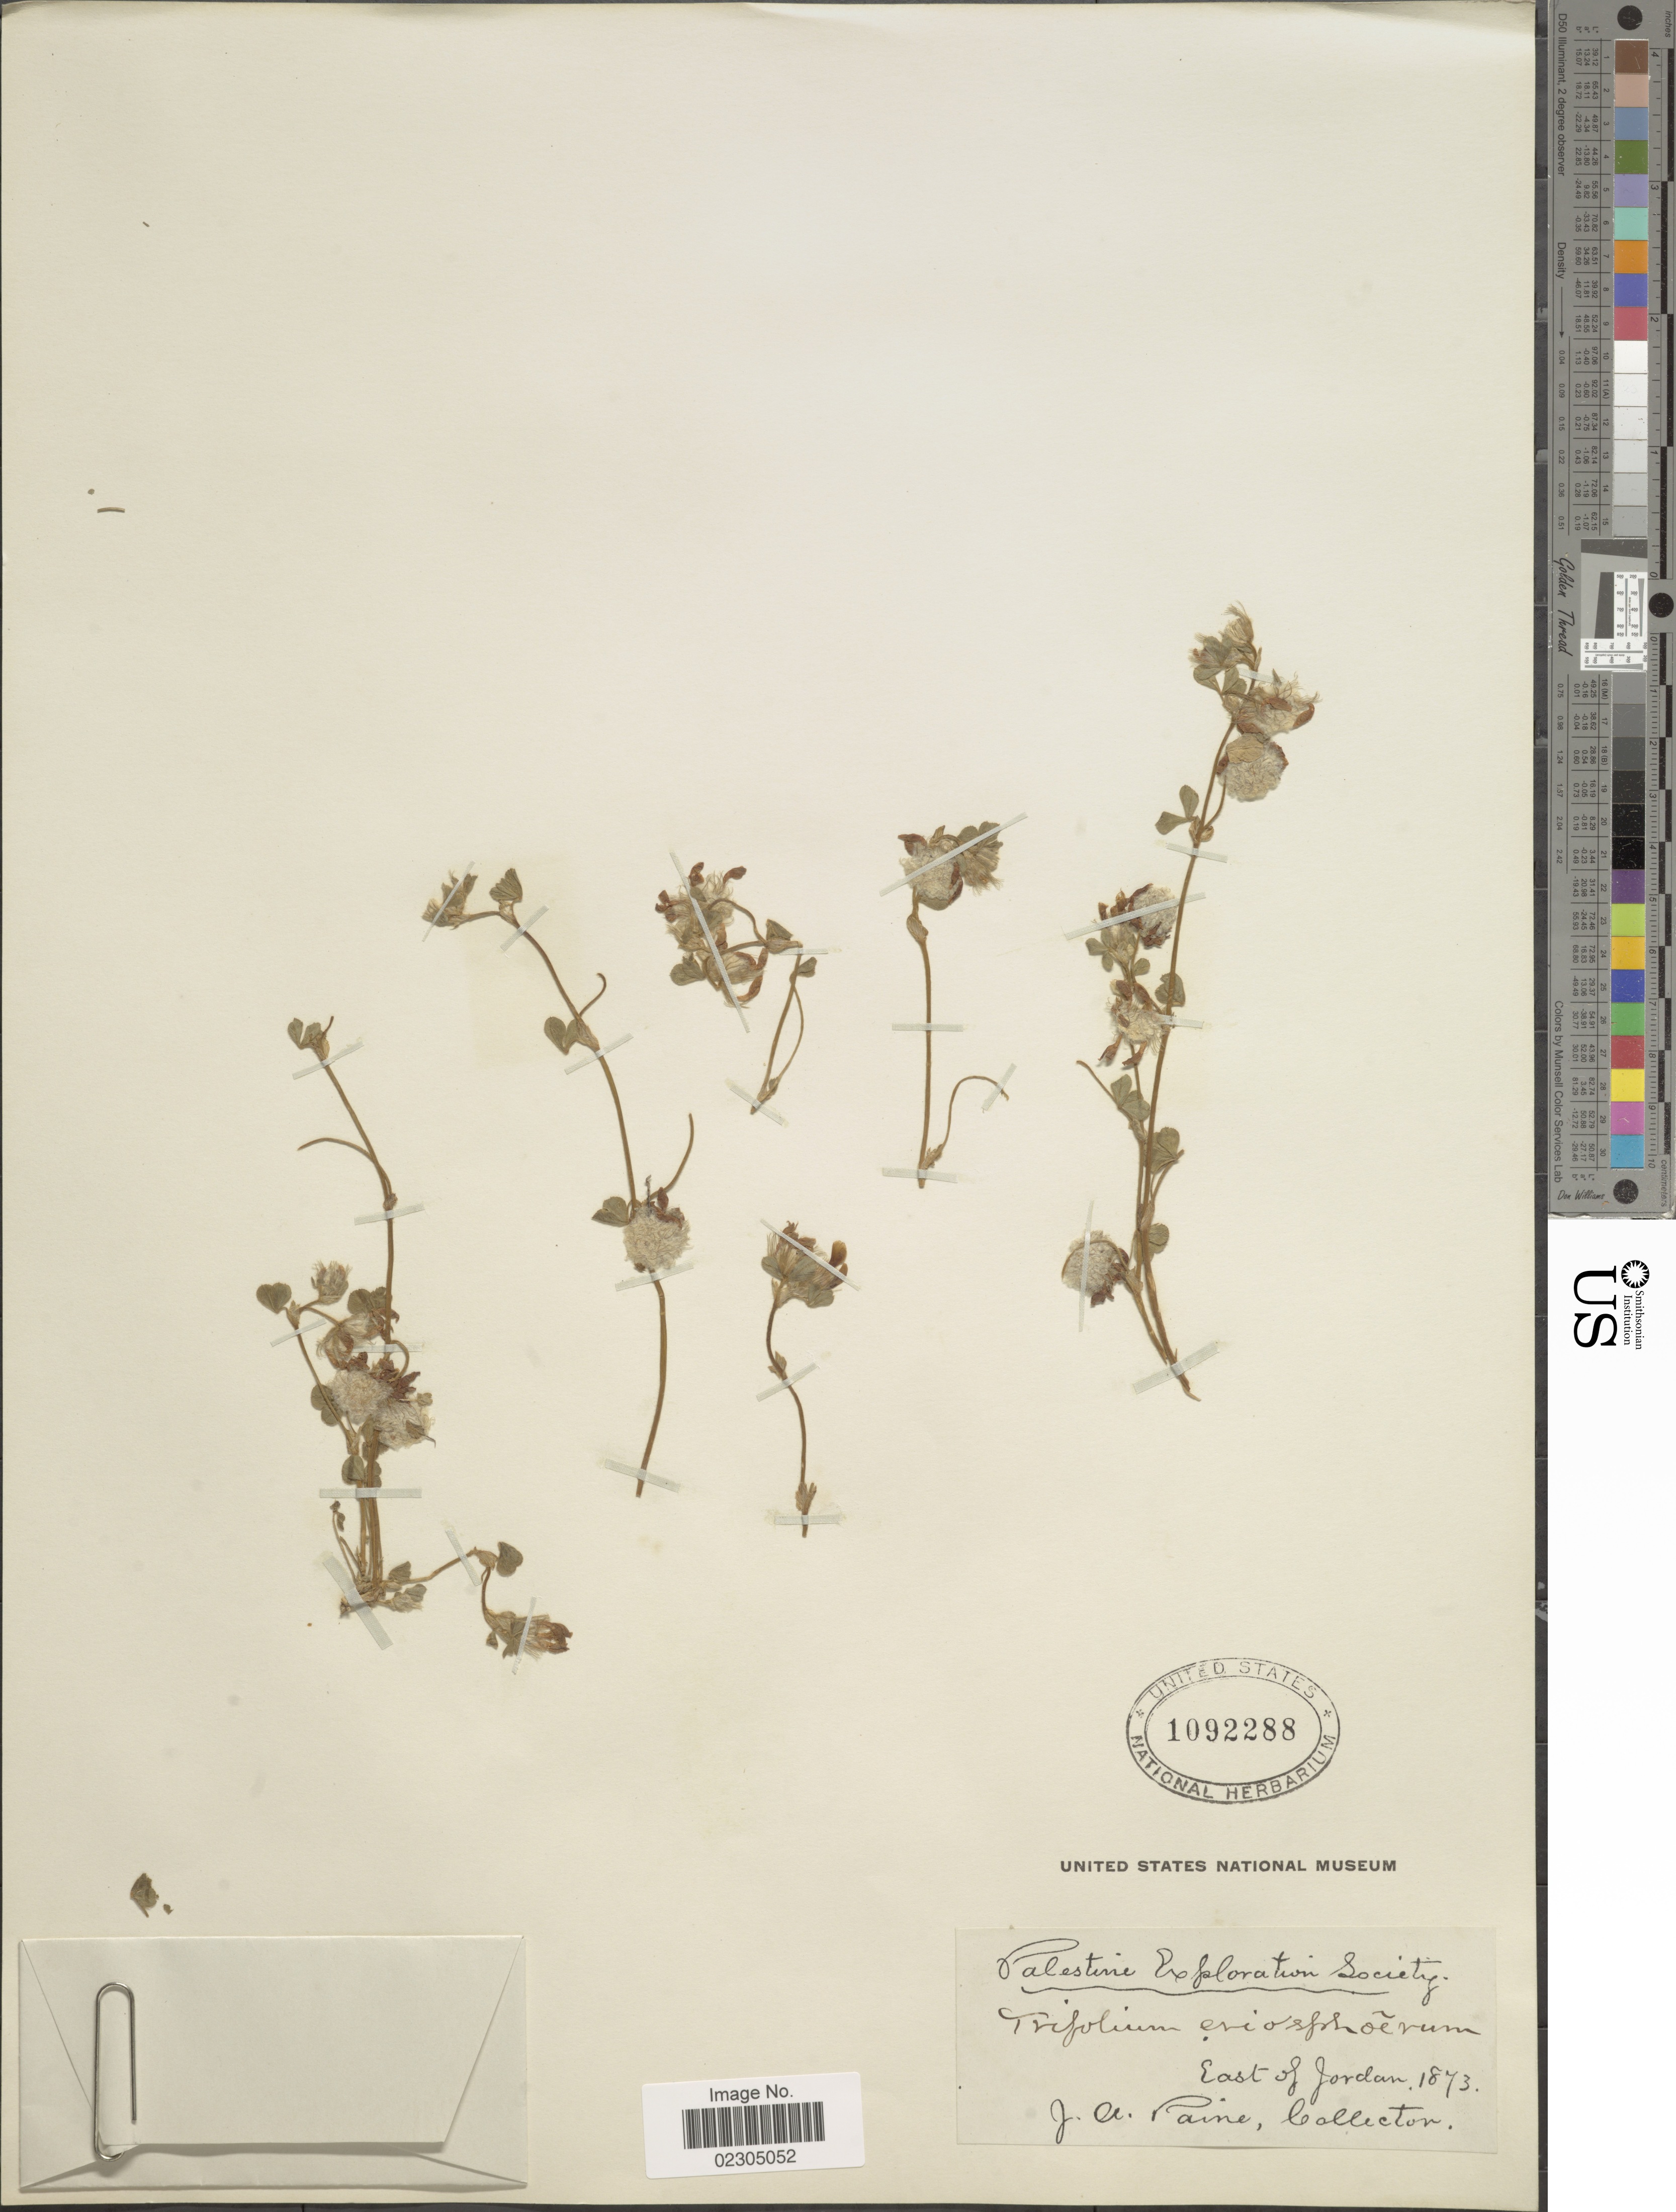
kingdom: Plantae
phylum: Tracheophyta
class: Magnoliopsida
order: Fabales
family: Fabaceae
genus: Trifolium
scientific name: Trifolium eriosphaerum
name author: Boiss.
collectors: J. A. Paine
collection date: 1873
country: Jordan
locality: Palestine. East of Jordan.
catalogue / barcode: US 1092288